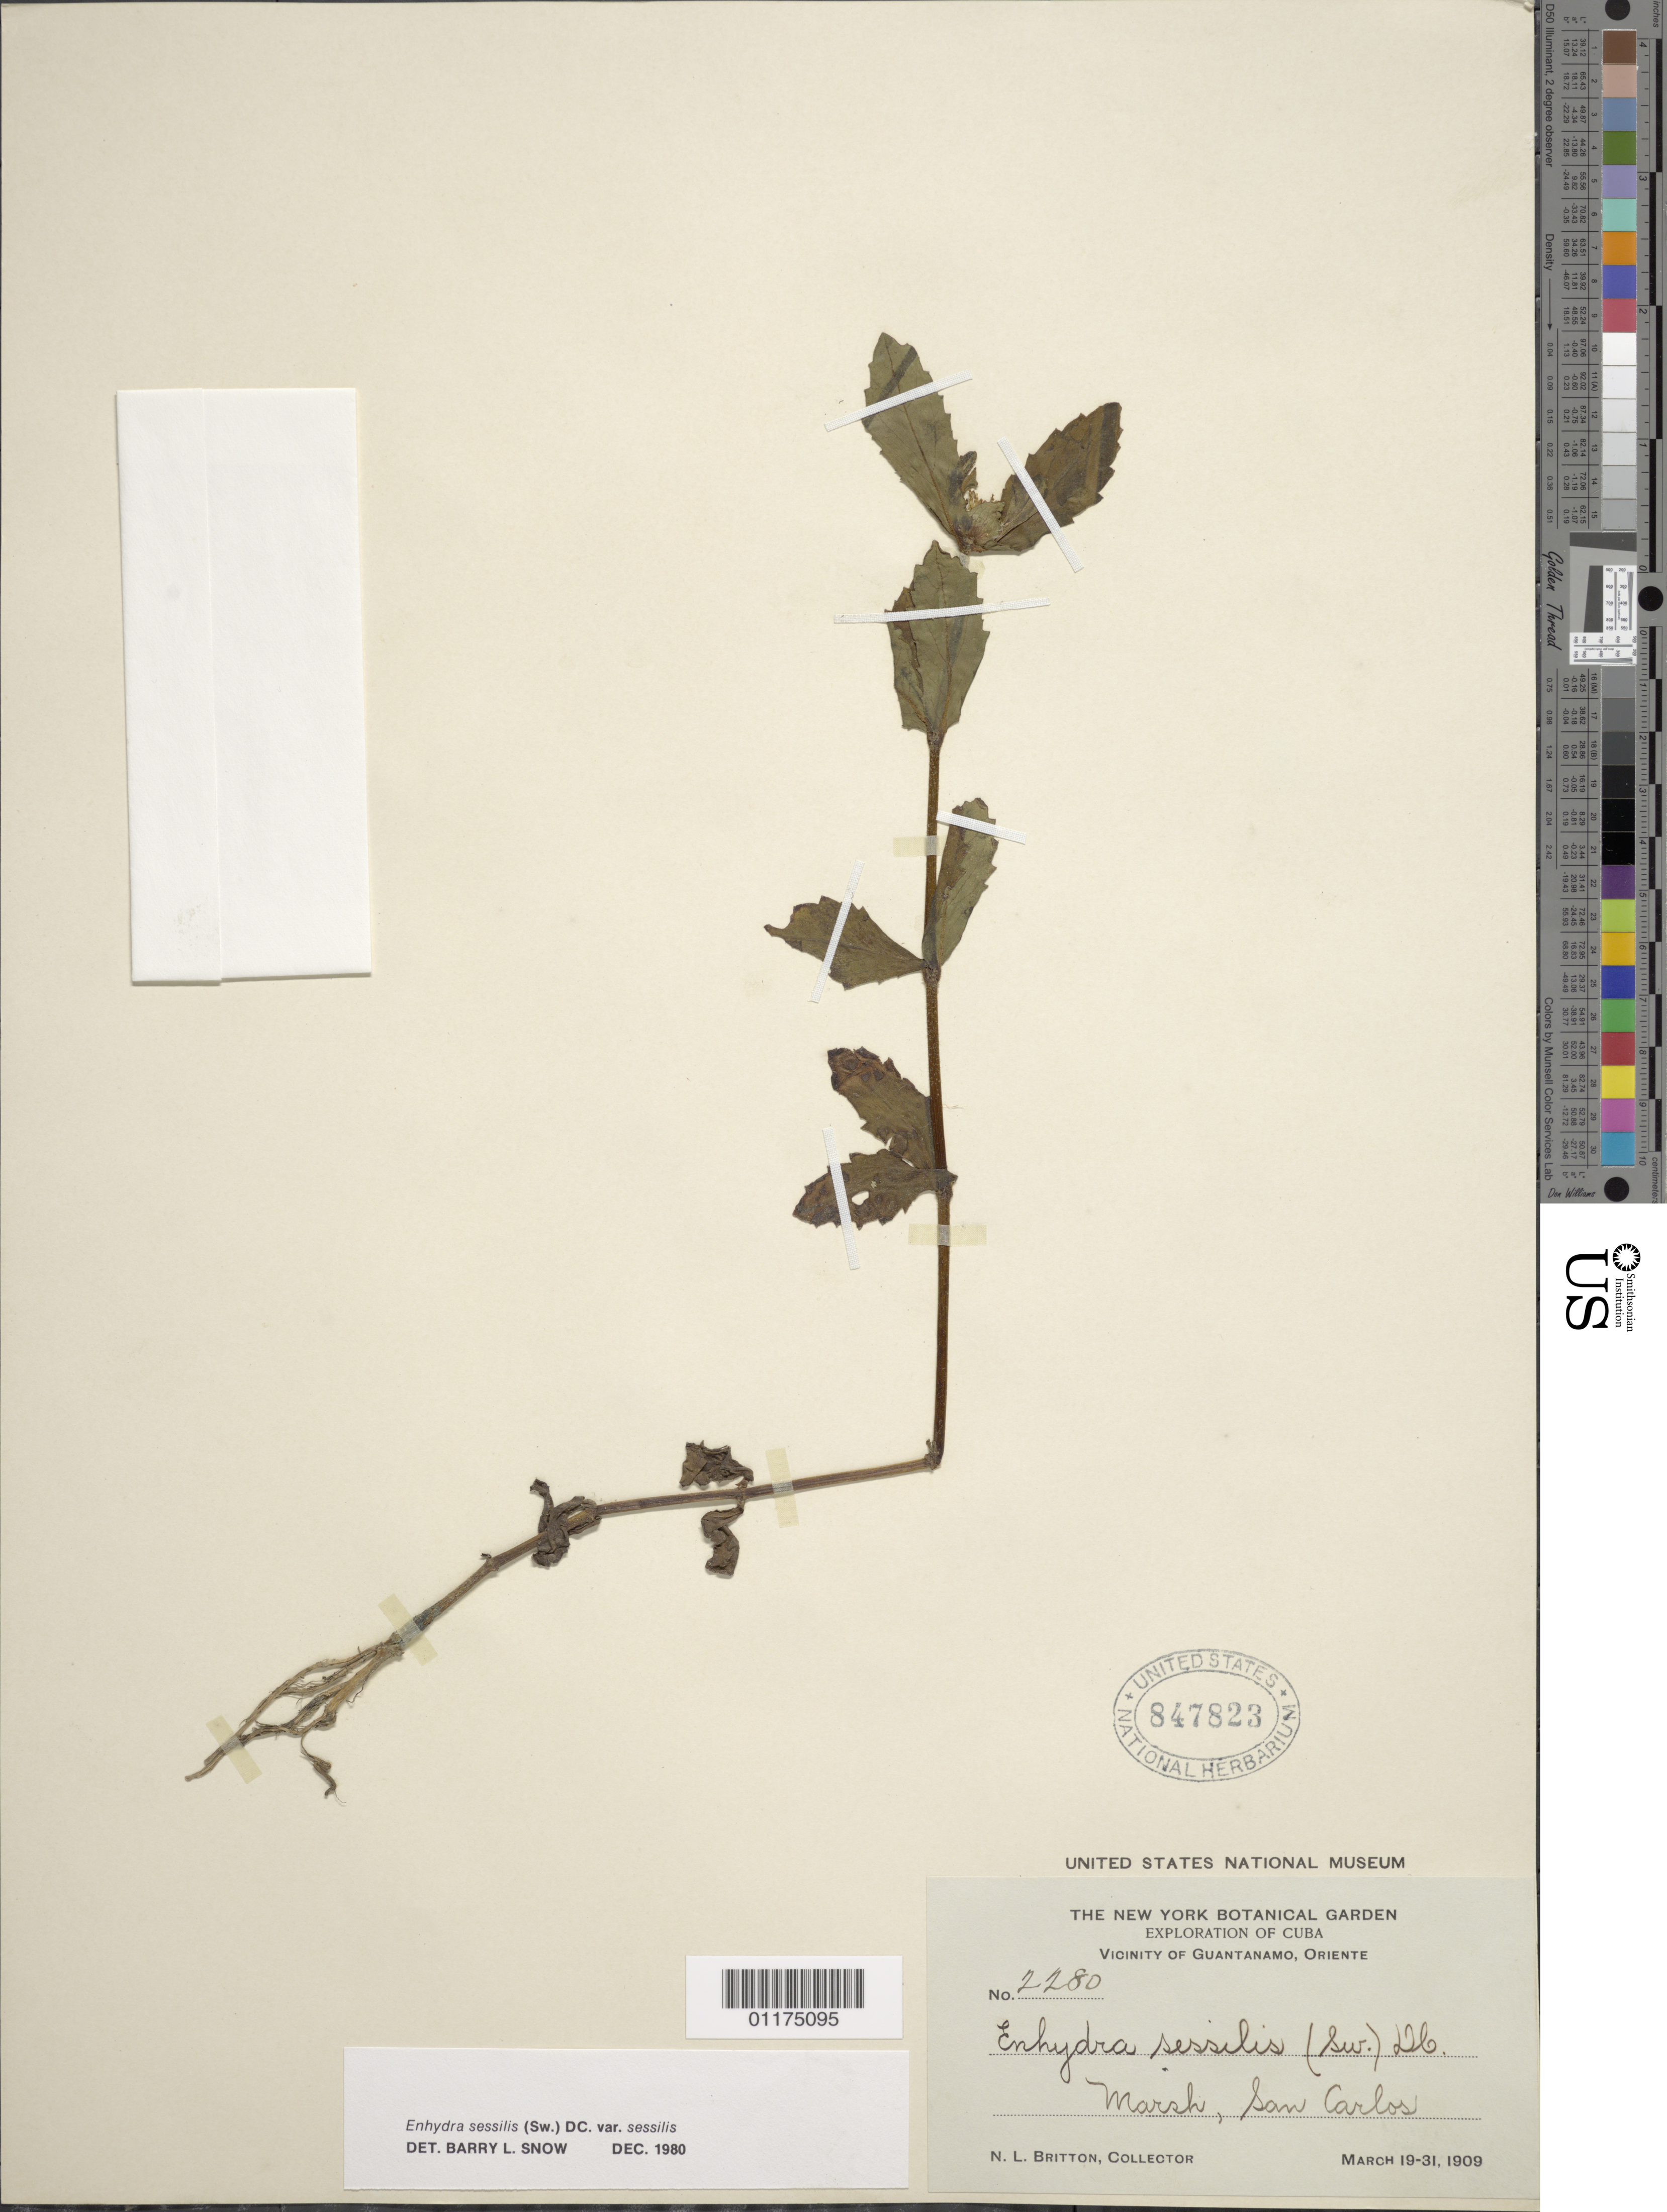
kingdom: Plantae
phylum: Tracheophyta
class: Magnoliopsida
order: Asterales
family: Asteraceae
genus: Enhydra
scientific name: Enhydra sessilis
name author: (Sw.) DC.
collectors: N. Britton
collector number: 2280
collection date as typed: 19 Mar 1909 to 31 Mar 1909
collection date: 1909-03-19/1909-03-31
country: Cuba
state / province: Oriente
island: Cuba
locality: Vicinity of Guantanamo,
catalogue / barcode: US 847823